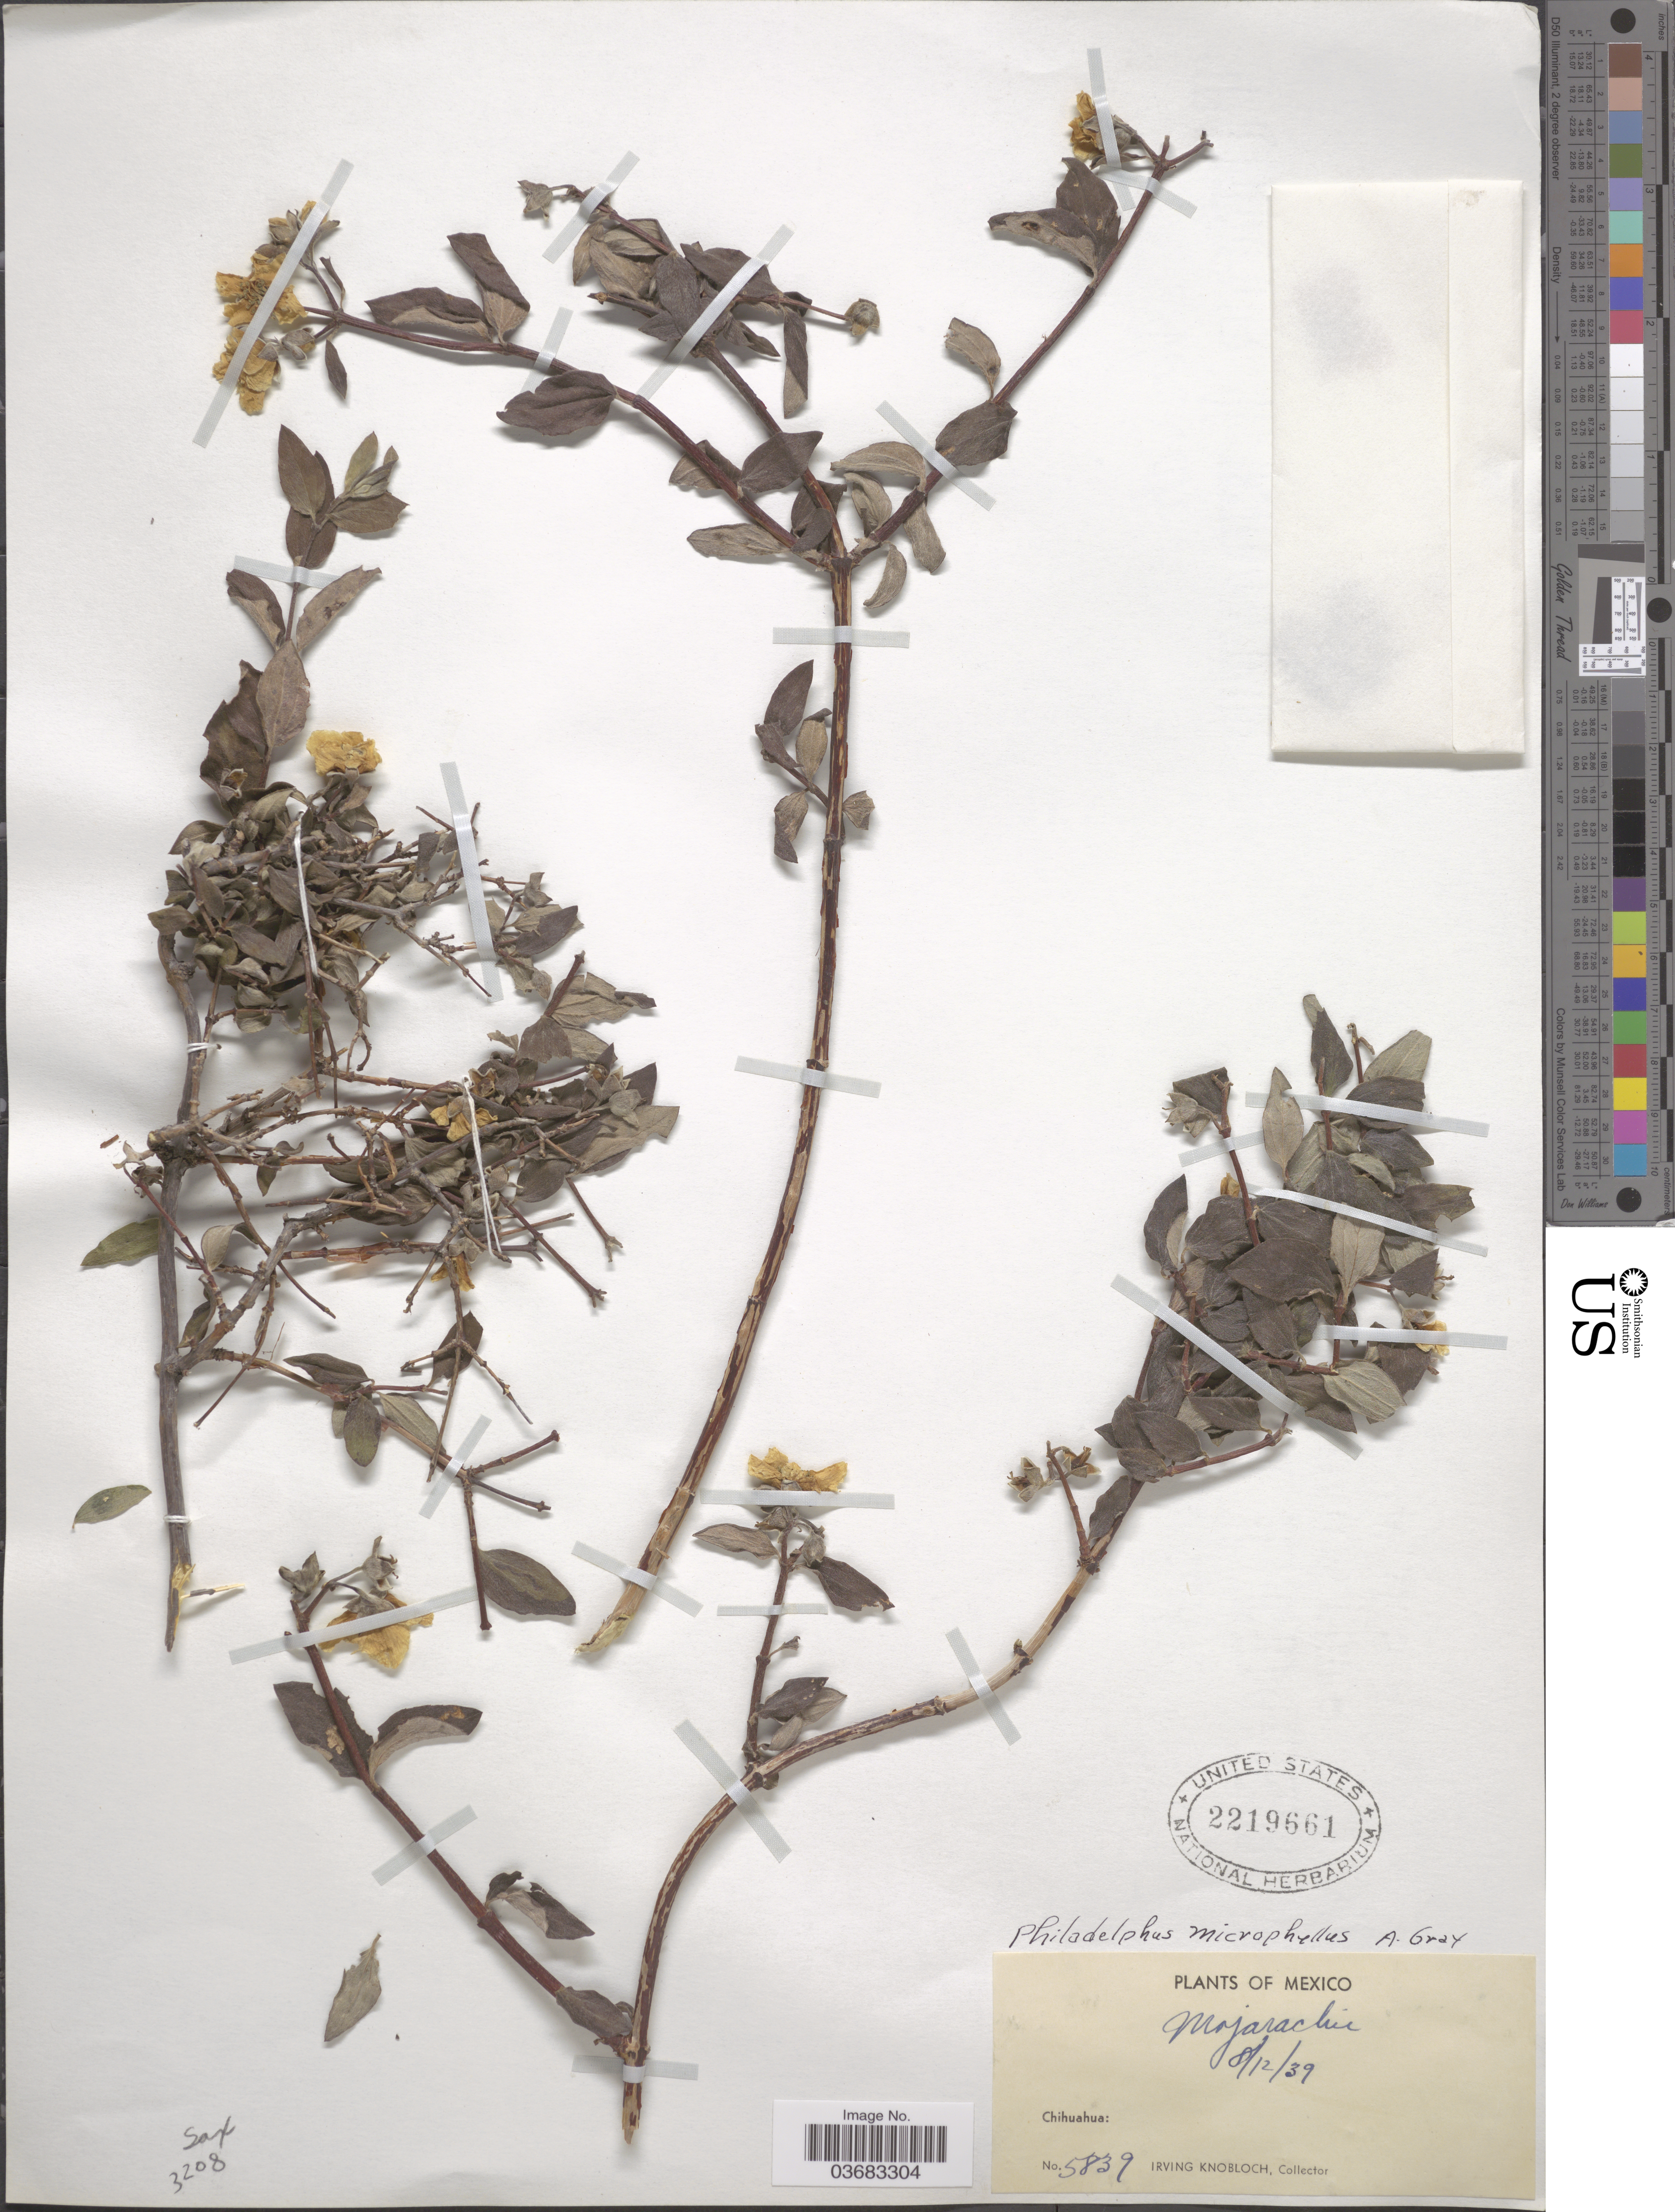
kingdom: Plantae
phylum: Tracheophyta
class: Magnoliopsida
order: Cornales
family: Hydrangeaceae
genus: Philadelphus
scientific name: Philadelphus microphyllus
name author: A. Gray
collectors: I. W. Knobloch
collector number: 5839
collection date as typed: Transcribed d/m/y: 8/12/39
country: Mexico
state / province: Chihuahua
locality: Mojarachic.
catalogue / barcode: US 2219661